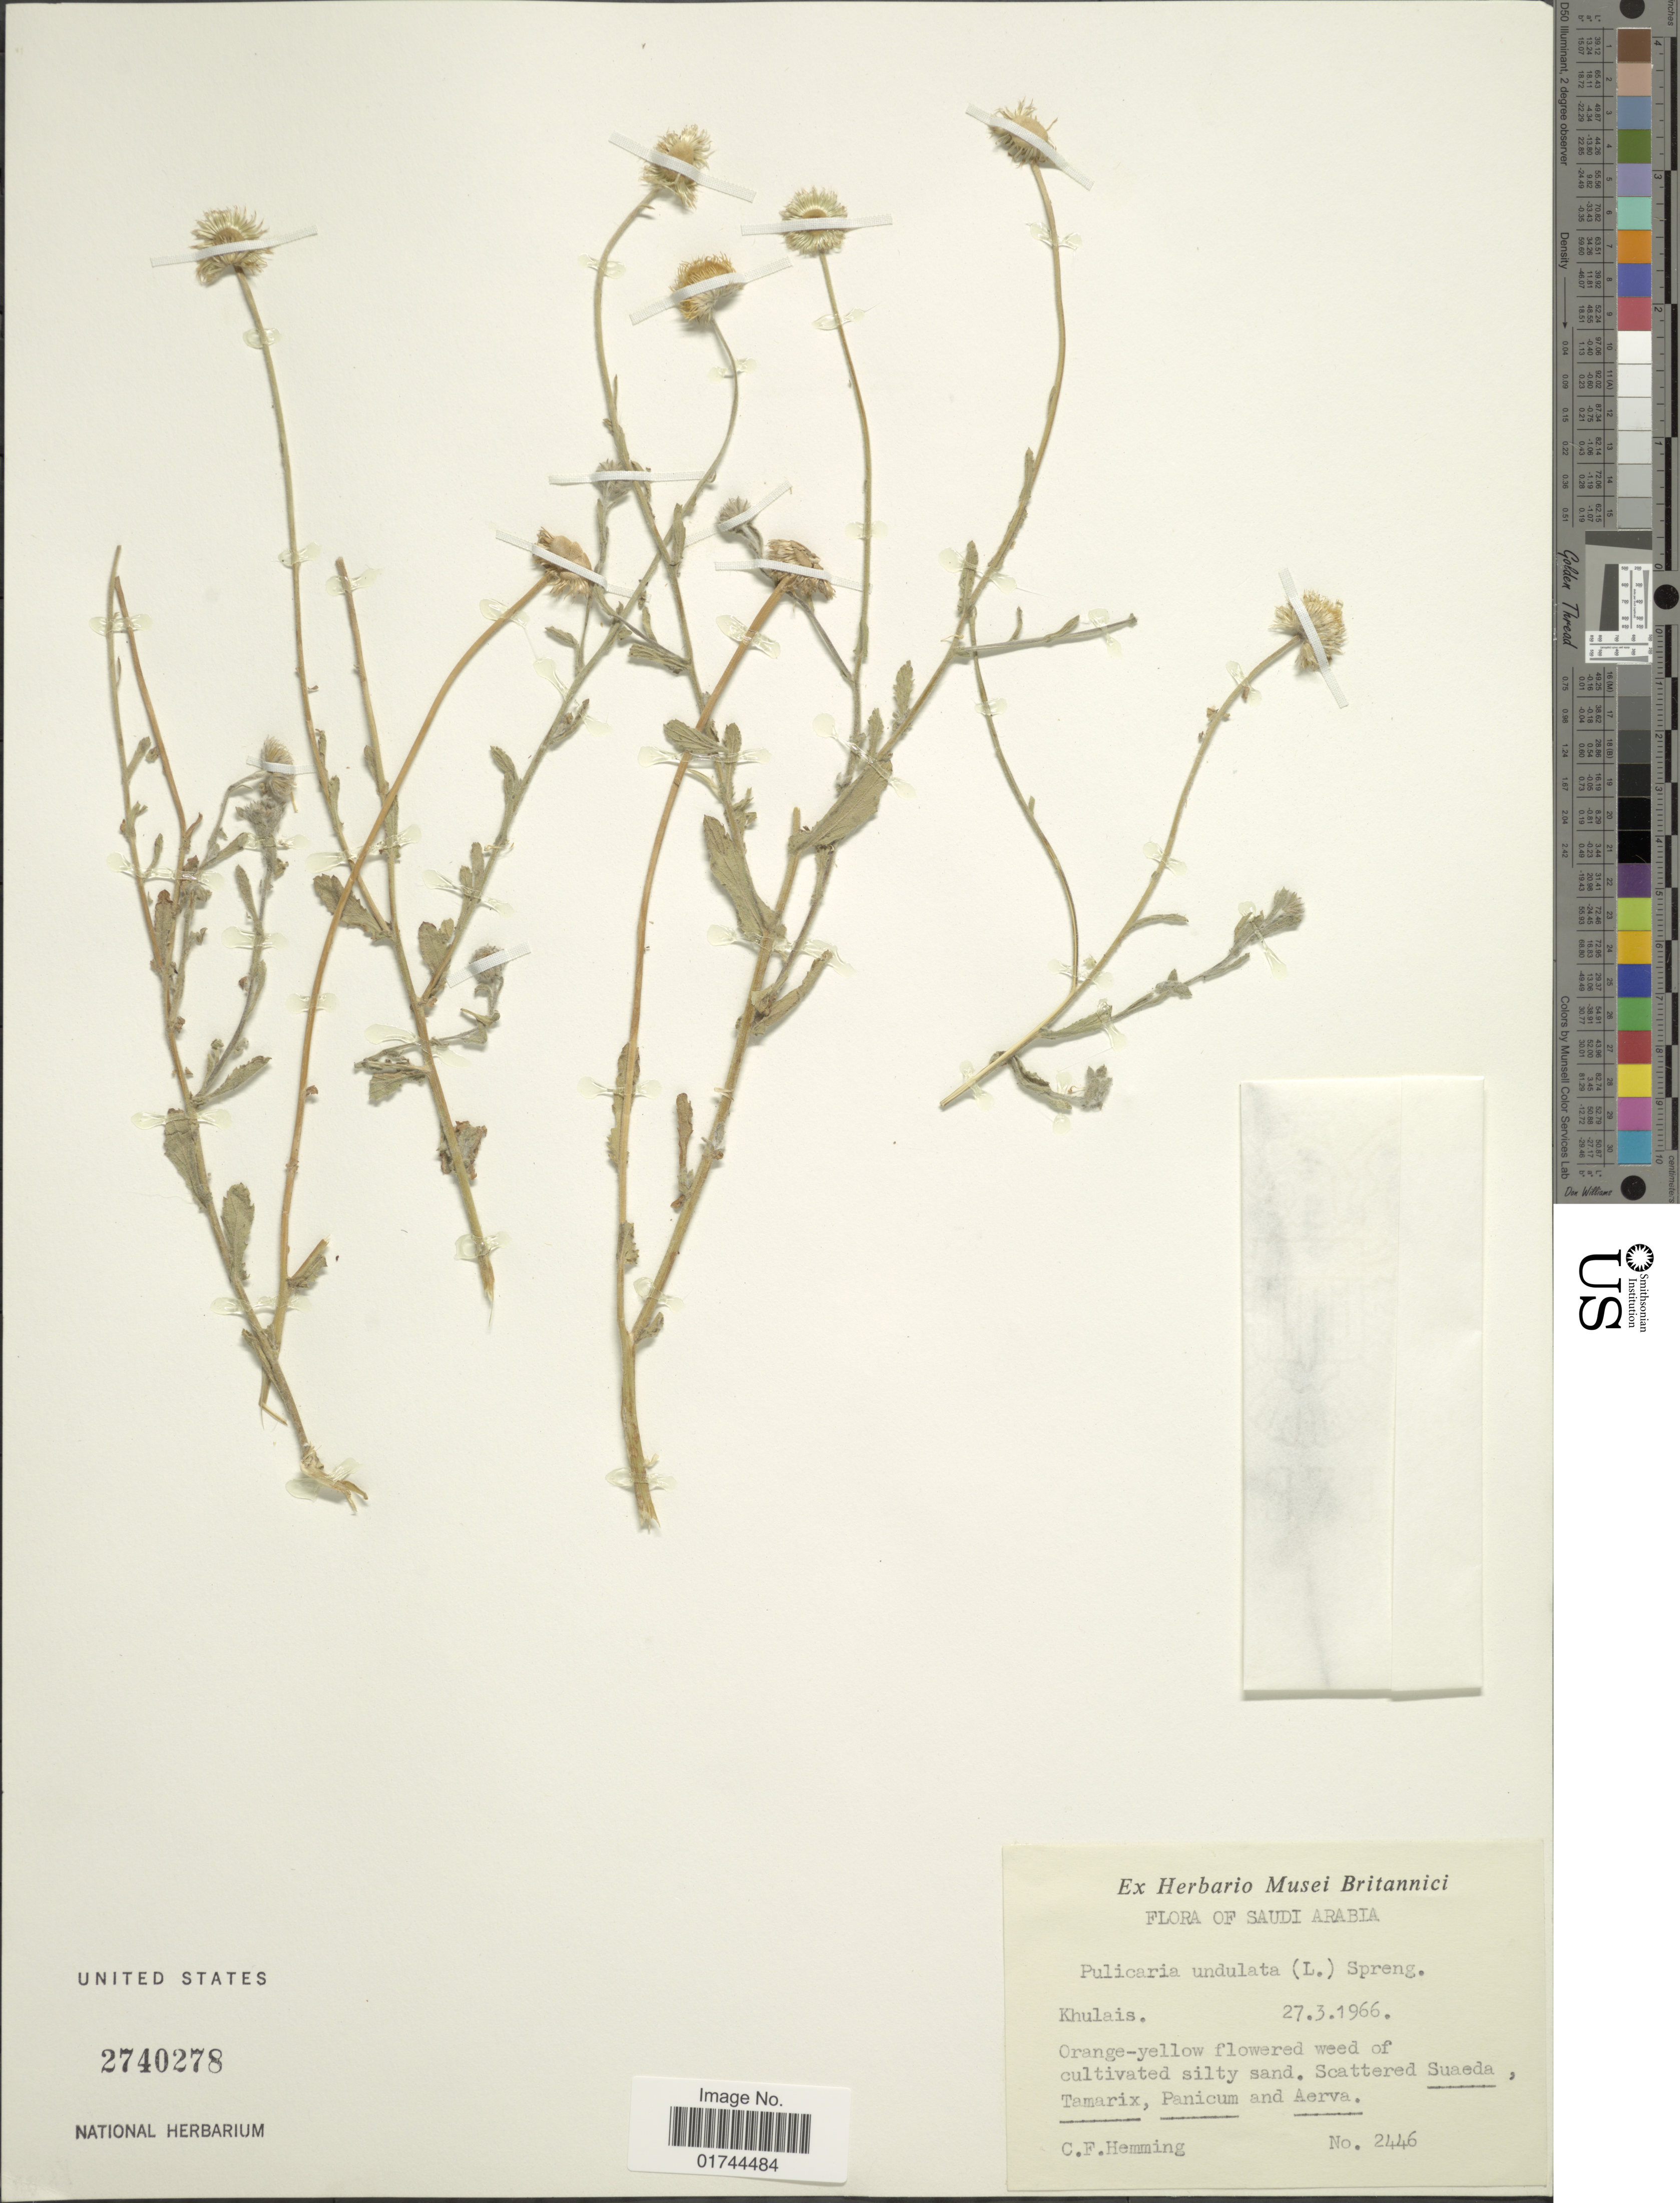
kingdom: Plantae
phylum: Tracheophyta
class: Magnoliopsida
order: Asterales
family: Asteraceae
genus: Pulicaria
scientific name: Pulicaria undulata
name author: (L.) C.A. Mey.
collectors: C. Hemming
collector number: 2446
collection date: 1966-03-27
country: Saudi Arabia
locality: Khulais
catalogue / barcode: US 2740278